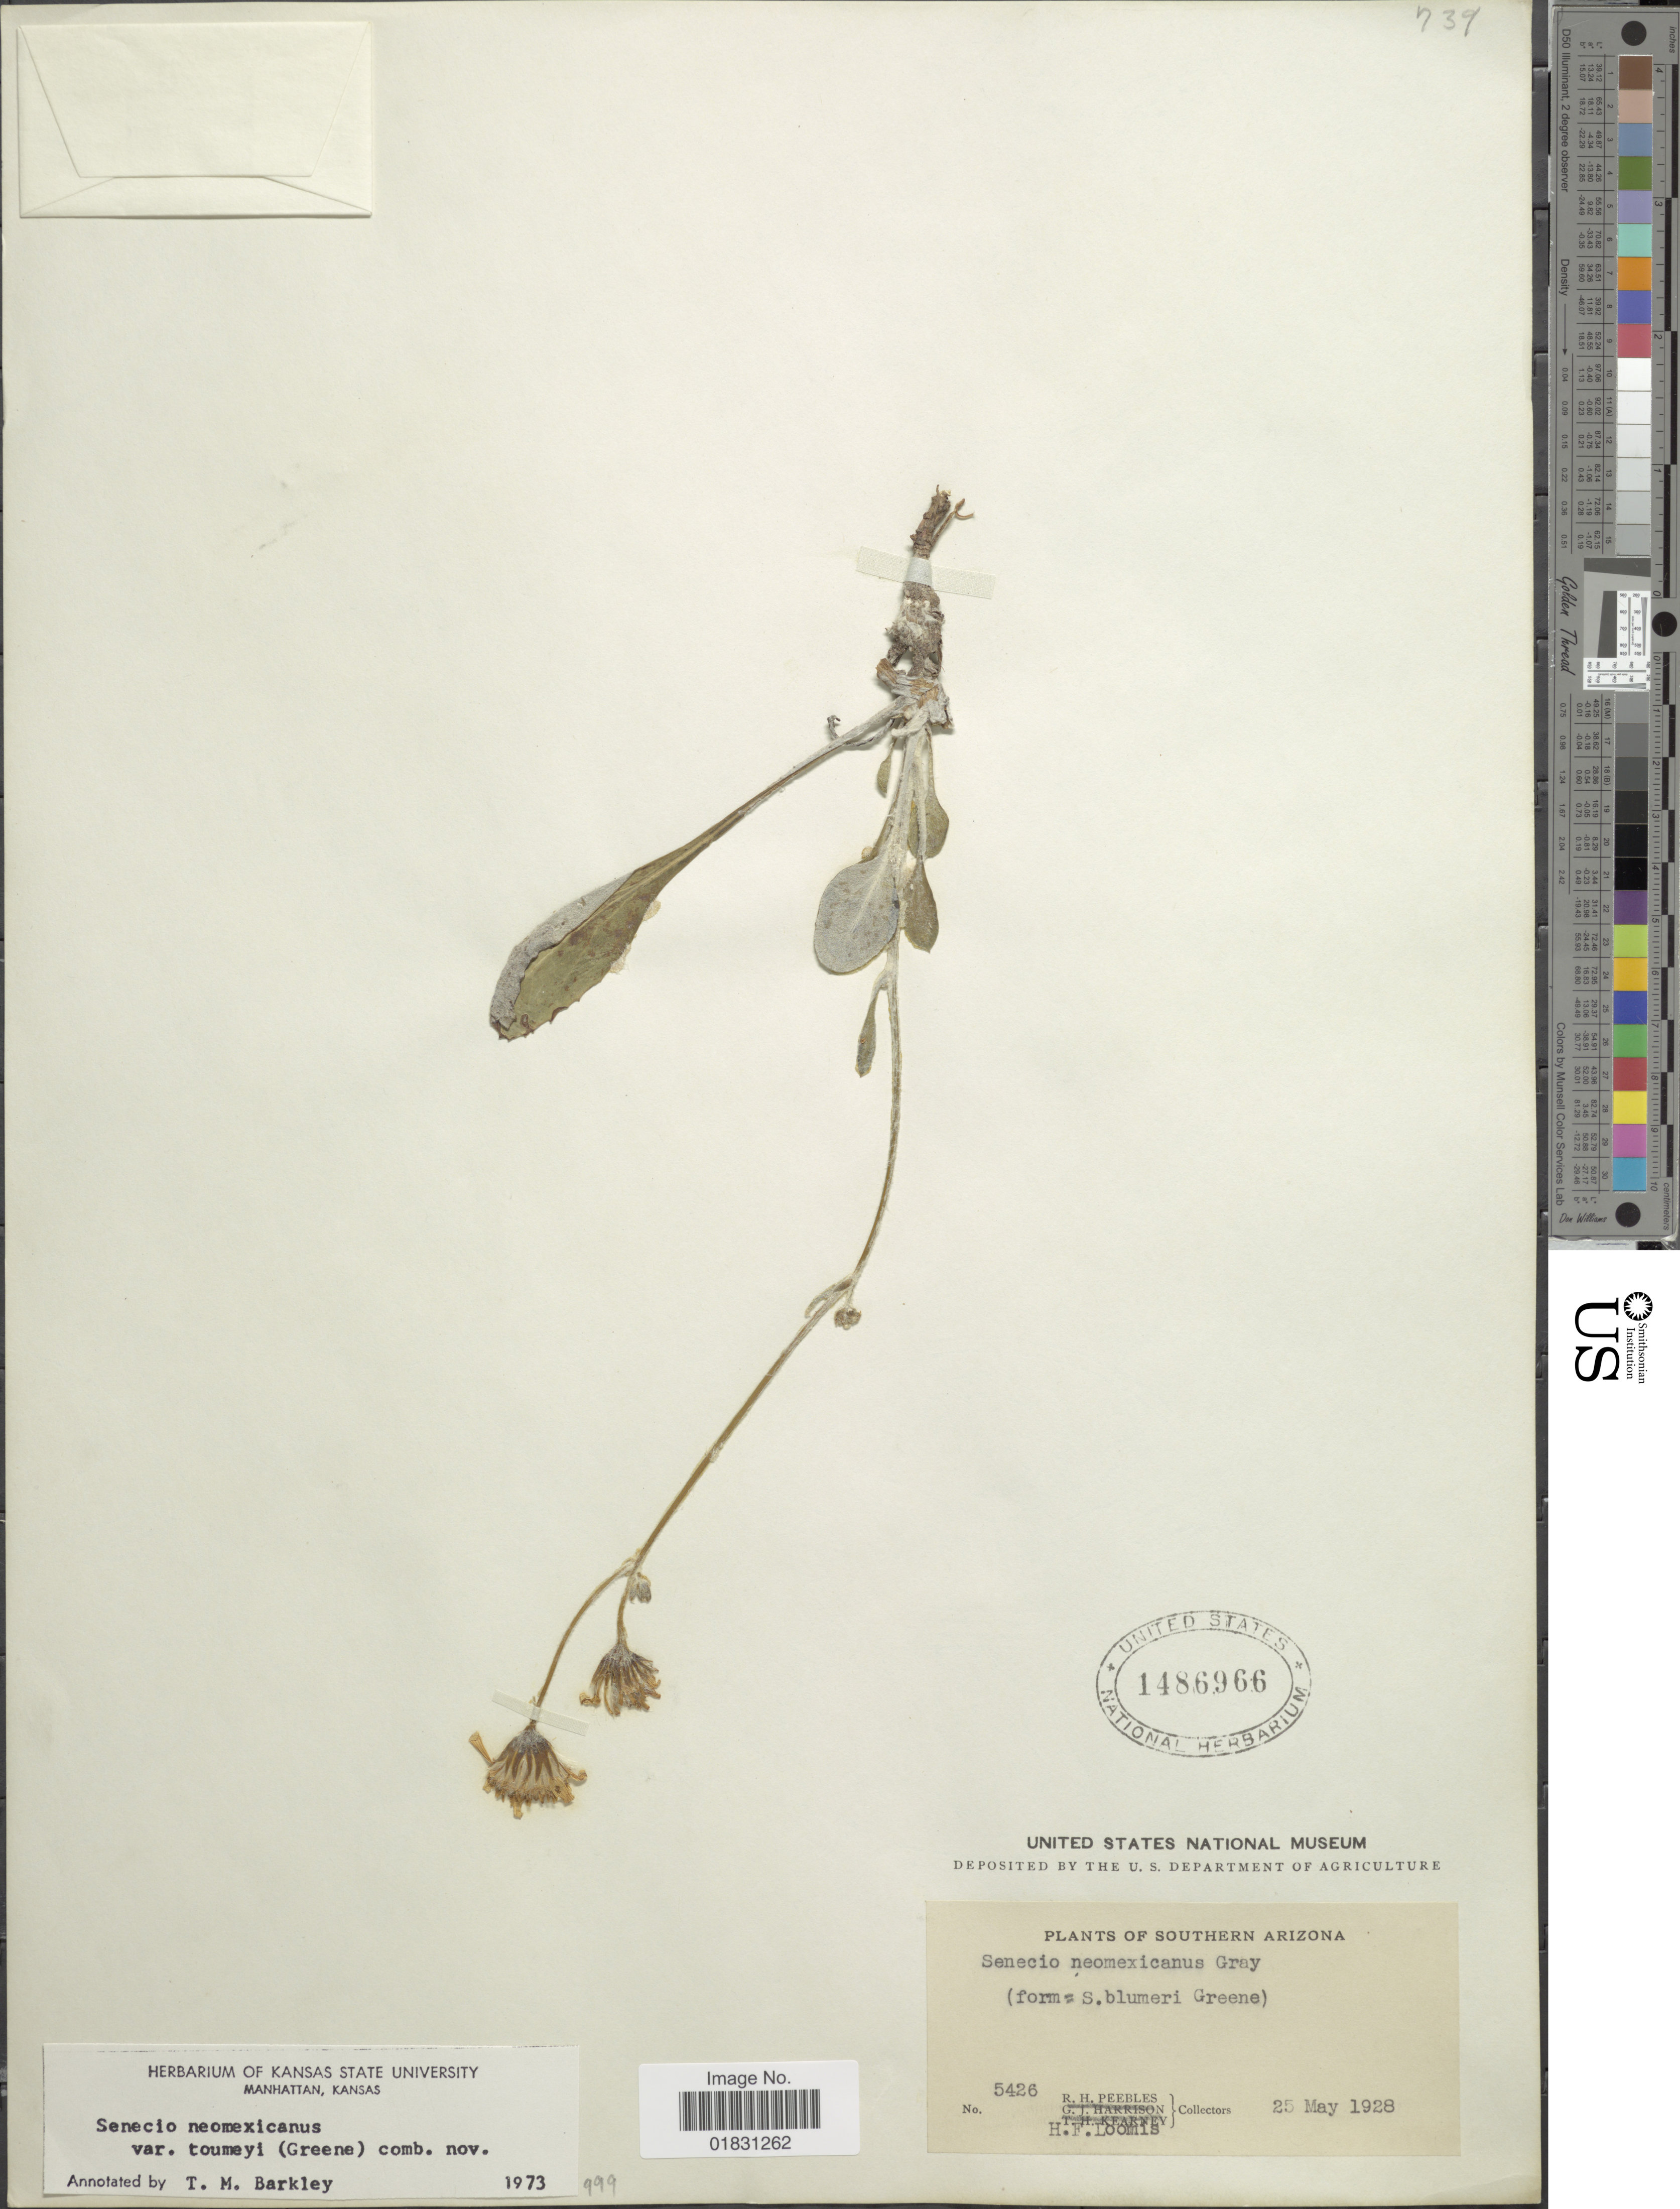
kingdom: Plantae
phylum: Tracheophyta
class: Magnoliopsida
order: Asterales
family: Asteraceae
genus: Packera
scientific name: Packera neomexicana var. neomexicana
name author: (A. Gray) W.A. Weber & Á. Löve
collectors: R. H. Peebles & H. F. Loomis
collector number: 5426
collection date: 1928-05-25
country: United States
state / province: Arizona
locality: Southern Arizona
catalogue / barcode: US 1486966